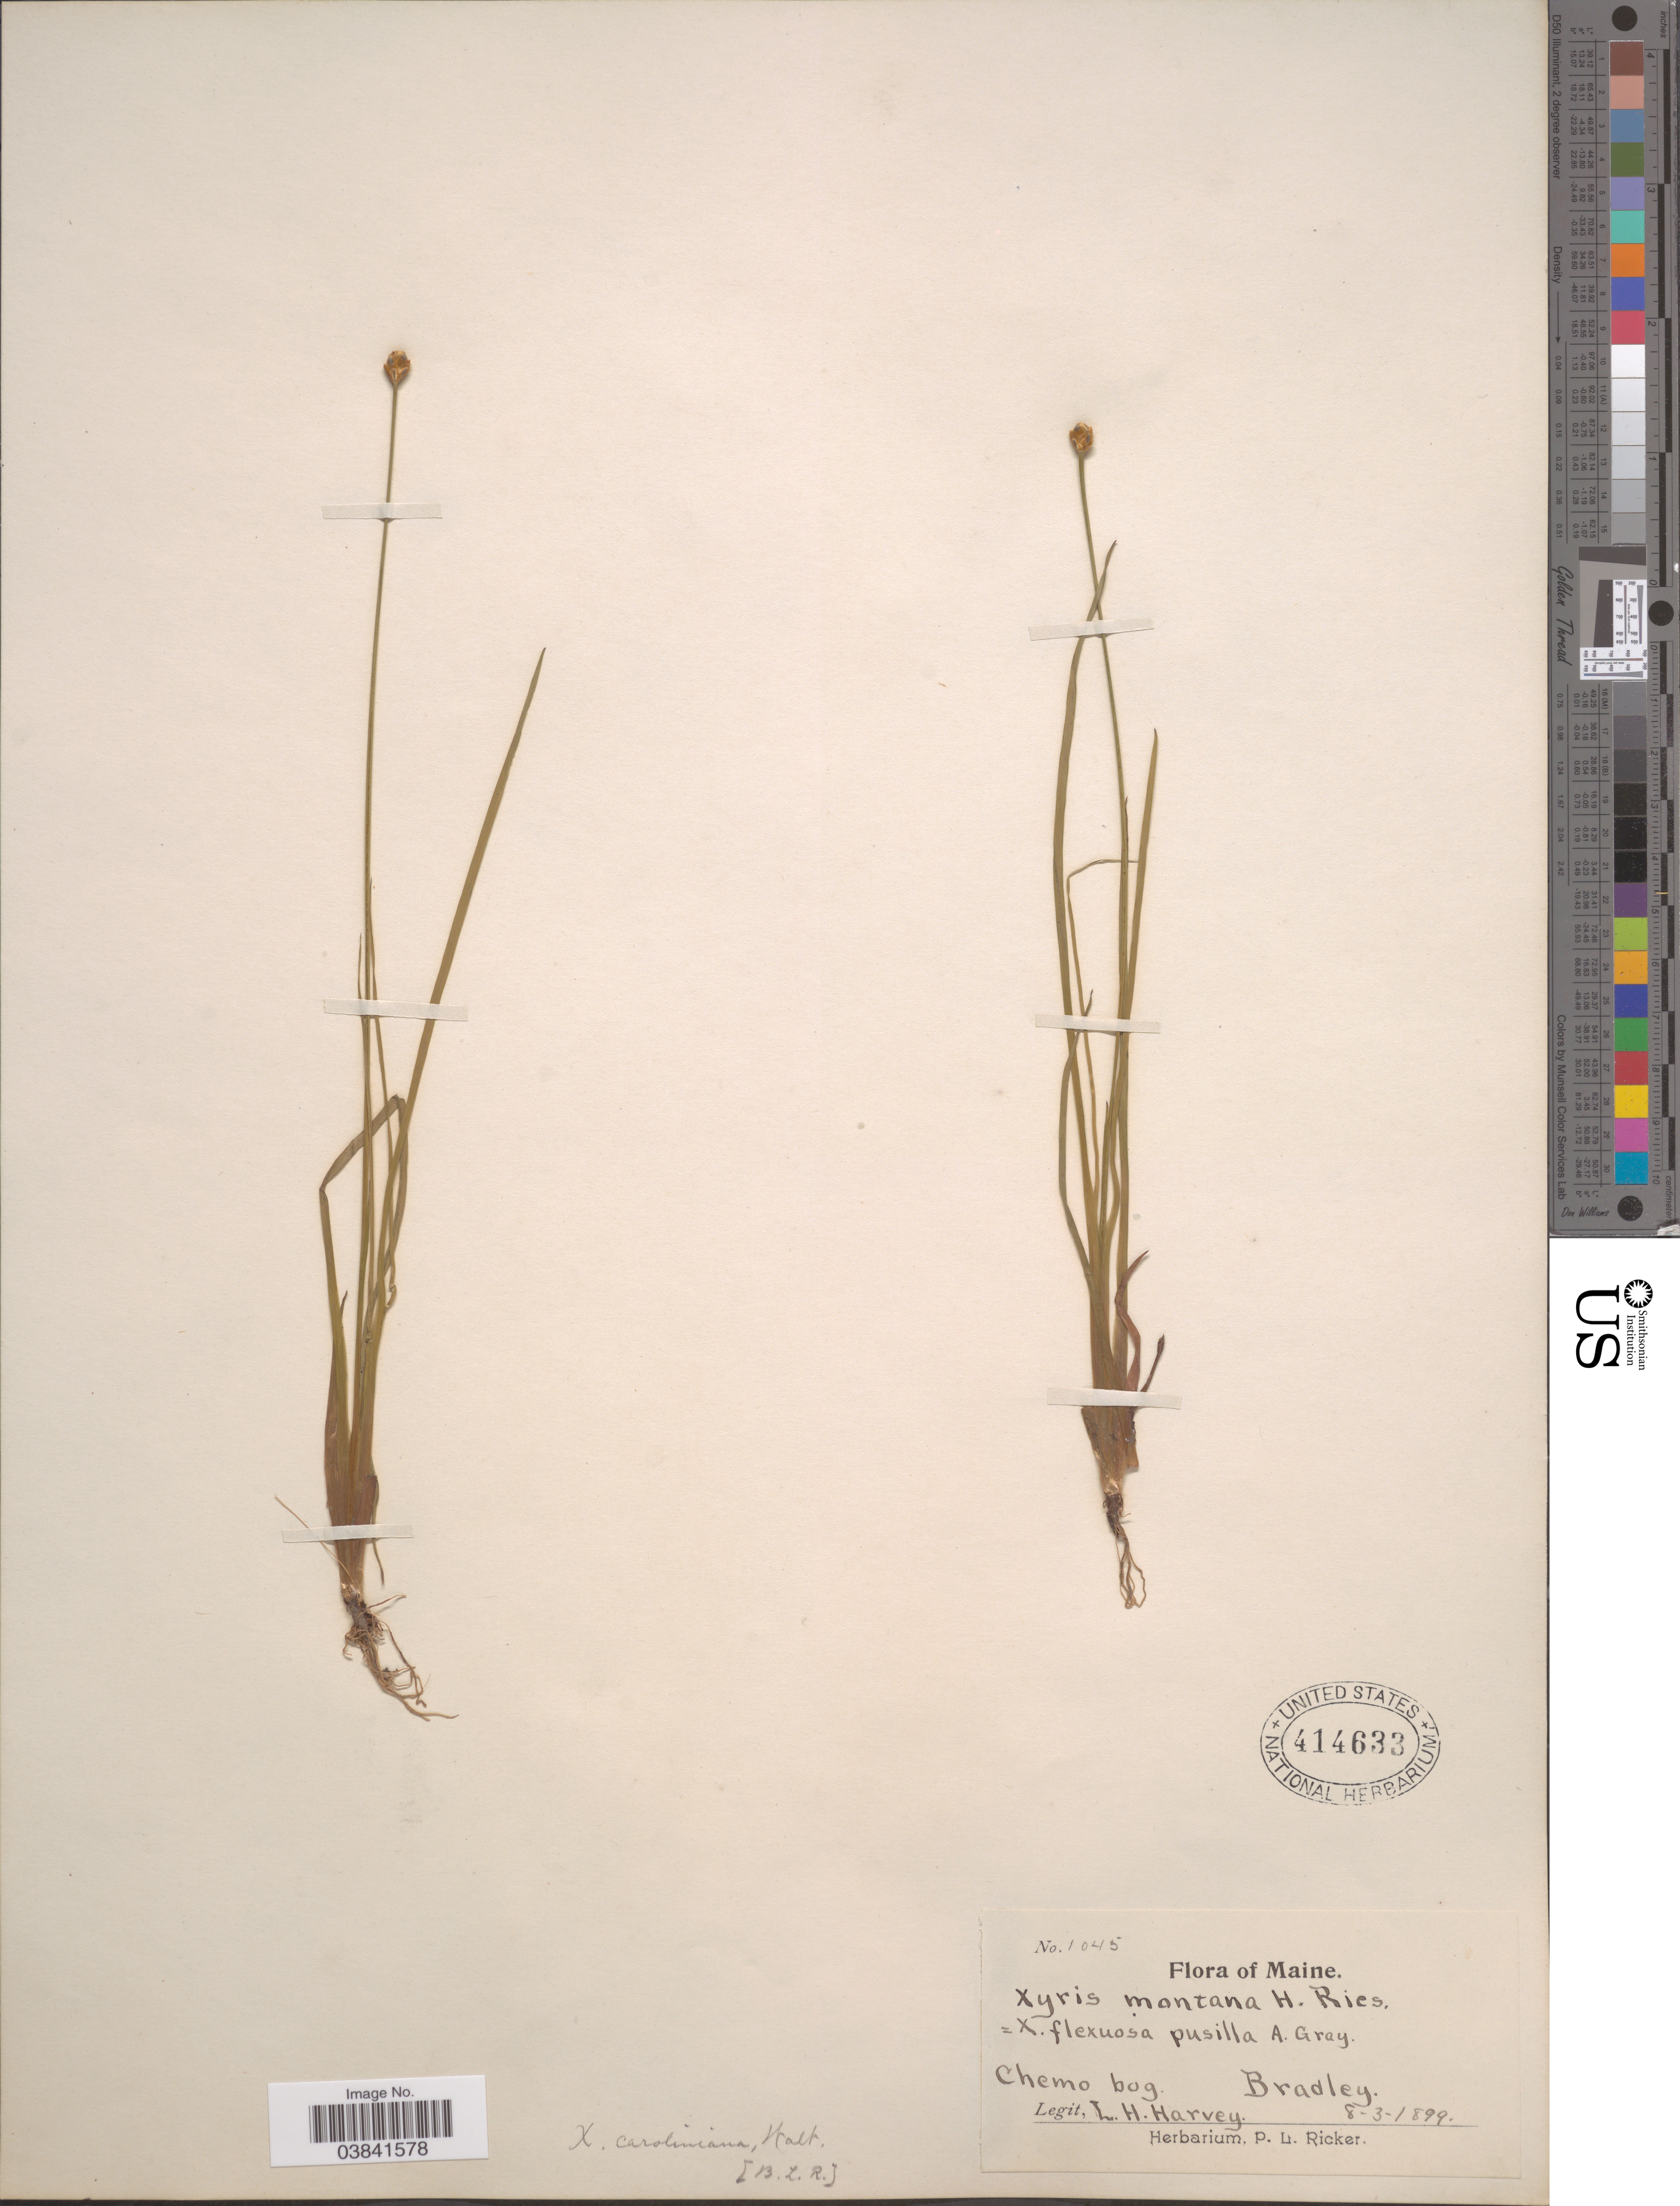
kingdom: Plantae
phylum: Tracheophyta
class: Liliopsida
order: Poales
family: Xyridaceae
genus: Xyris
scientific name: Xyris difformis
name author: Chapm.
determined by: Strong, Mark T., (BOT), Smithsonian Institution - National Museum of Natural History (UNITED STATES)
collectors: L. H. Harvey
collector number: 1045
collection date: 1899-08-03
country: United States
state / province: Maine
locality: Bradley.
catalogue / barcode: US 414633